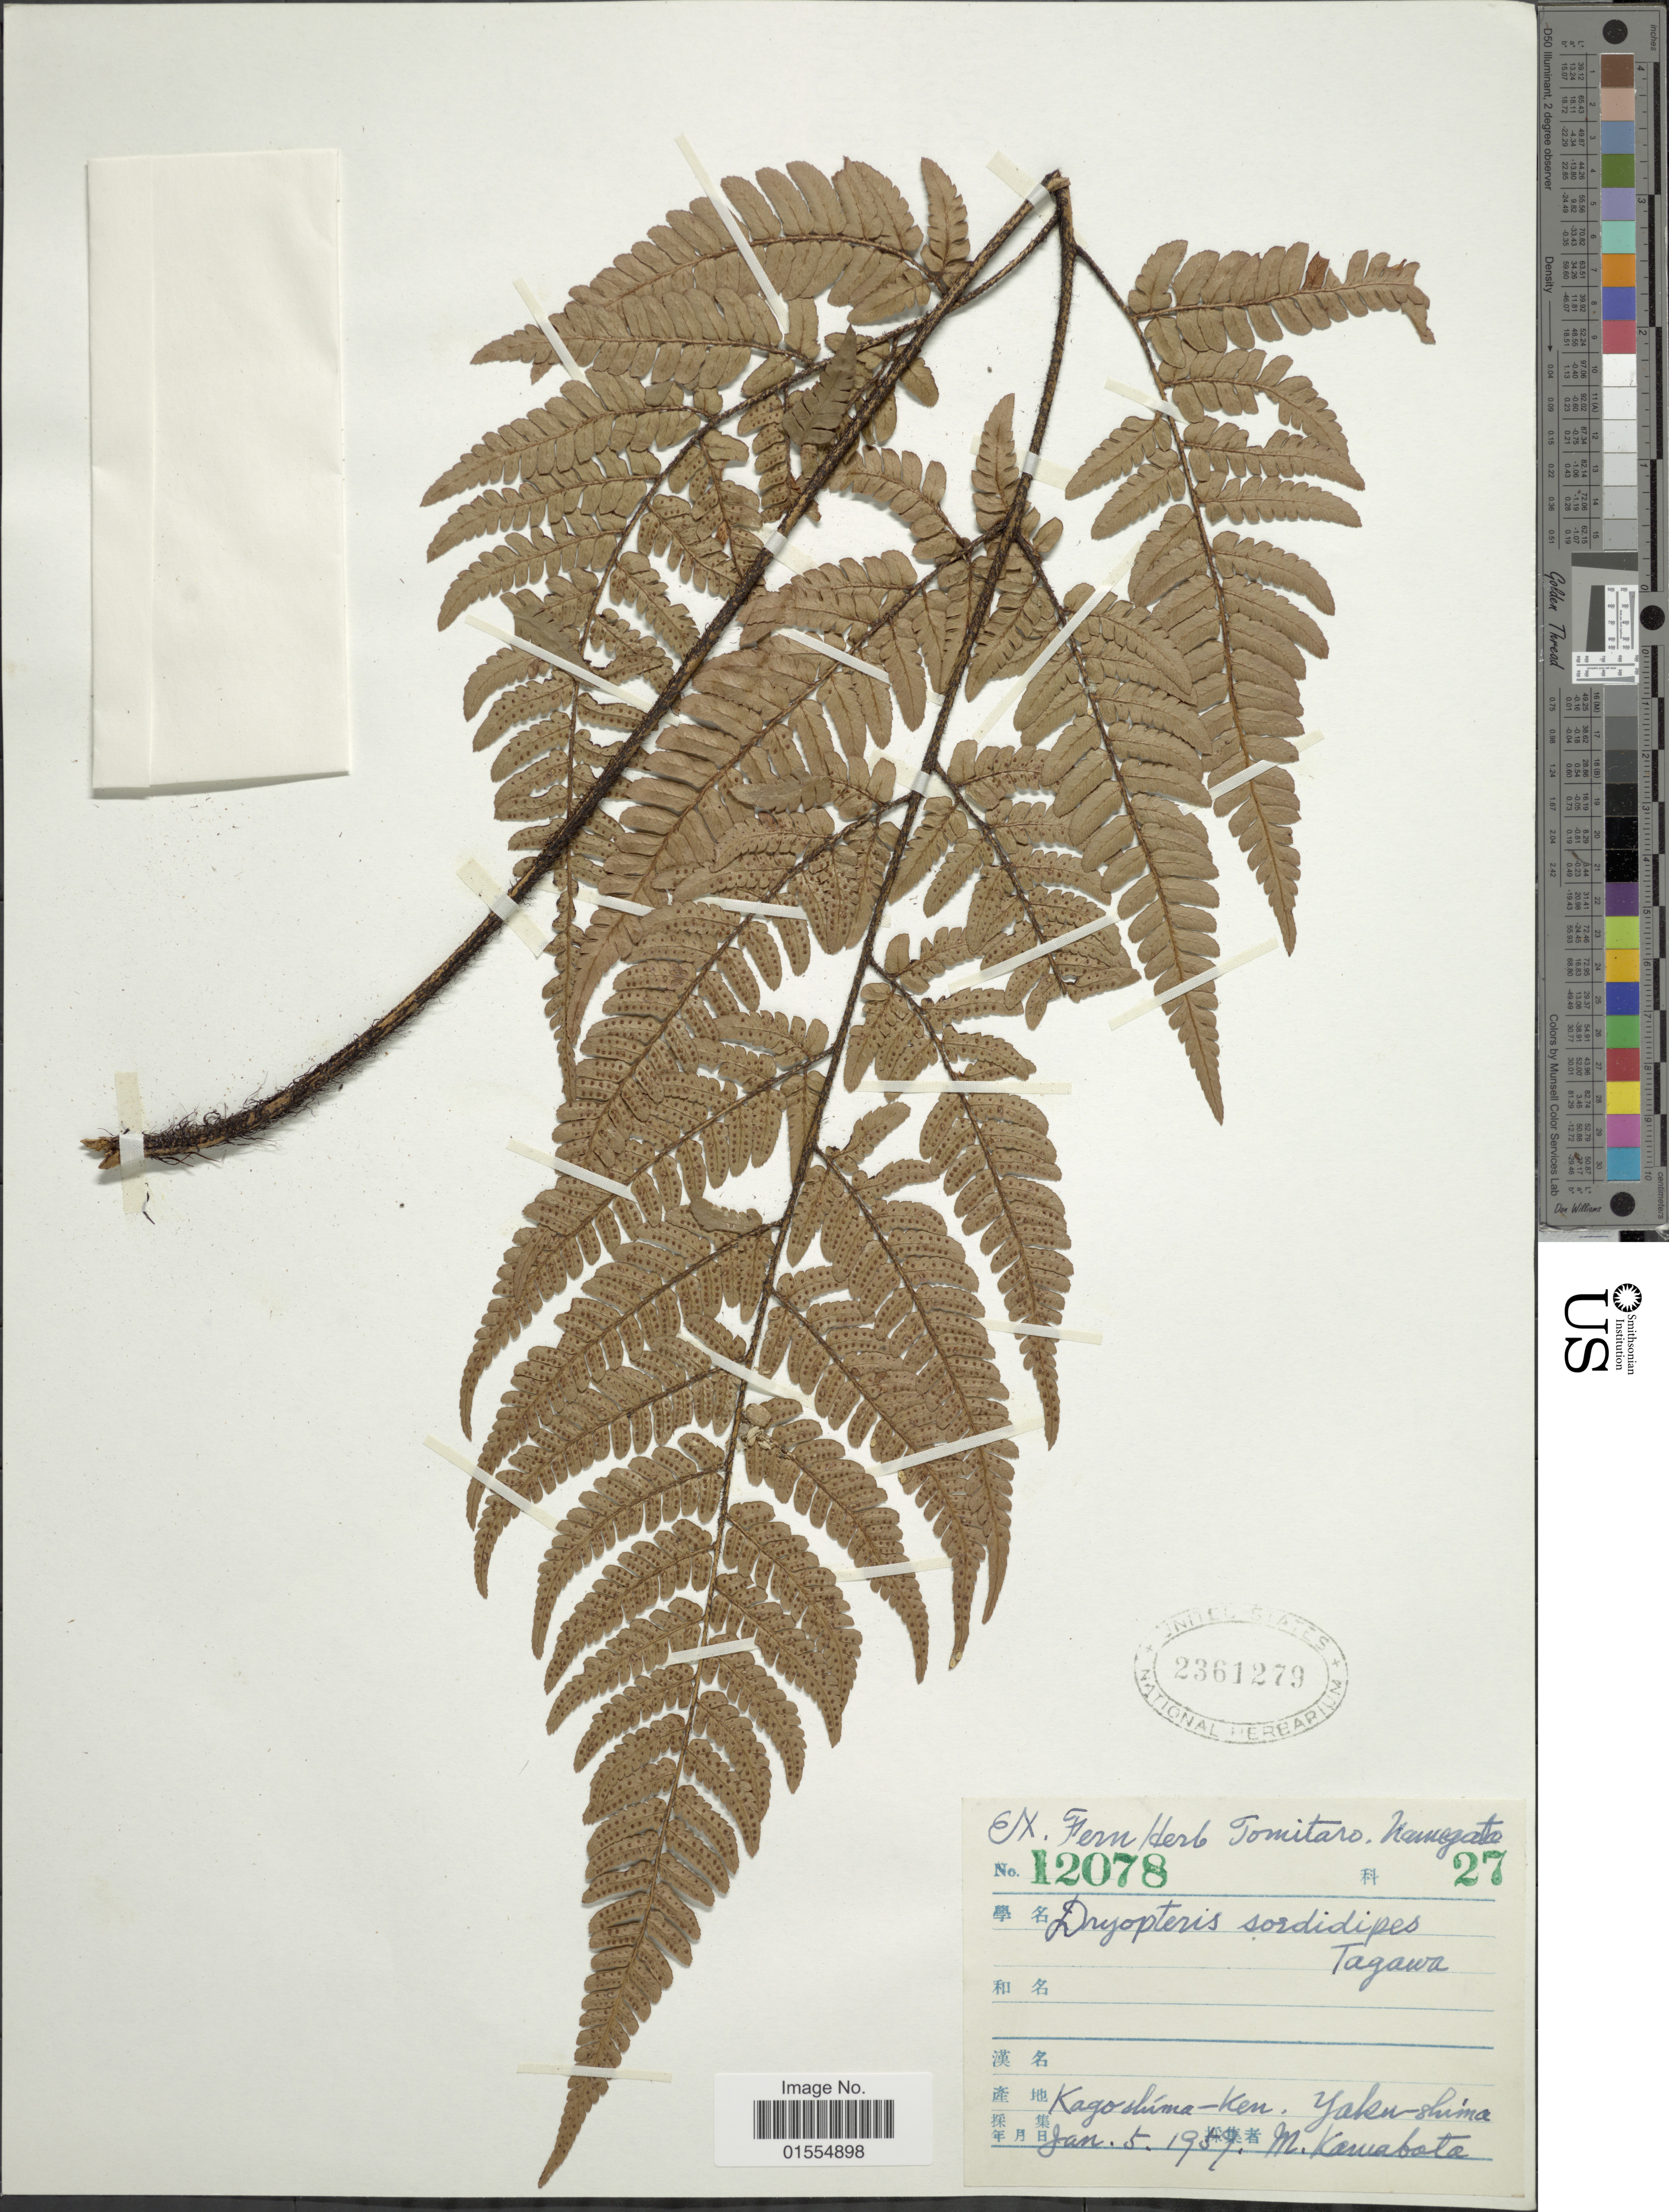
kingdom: Plantae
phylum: Tracheophyta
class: Polypodiopsida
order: Polypodiales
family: Dryopteridaceae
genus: Dryopteris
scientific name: Dryopteris sordidipes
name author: Tagawa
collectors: M. Kawabata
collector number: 12078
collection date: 1959-01-05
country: Japan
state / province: Kagosima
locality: Kagoshima-Ken, Yaku-Shima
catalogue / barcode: US 2361279